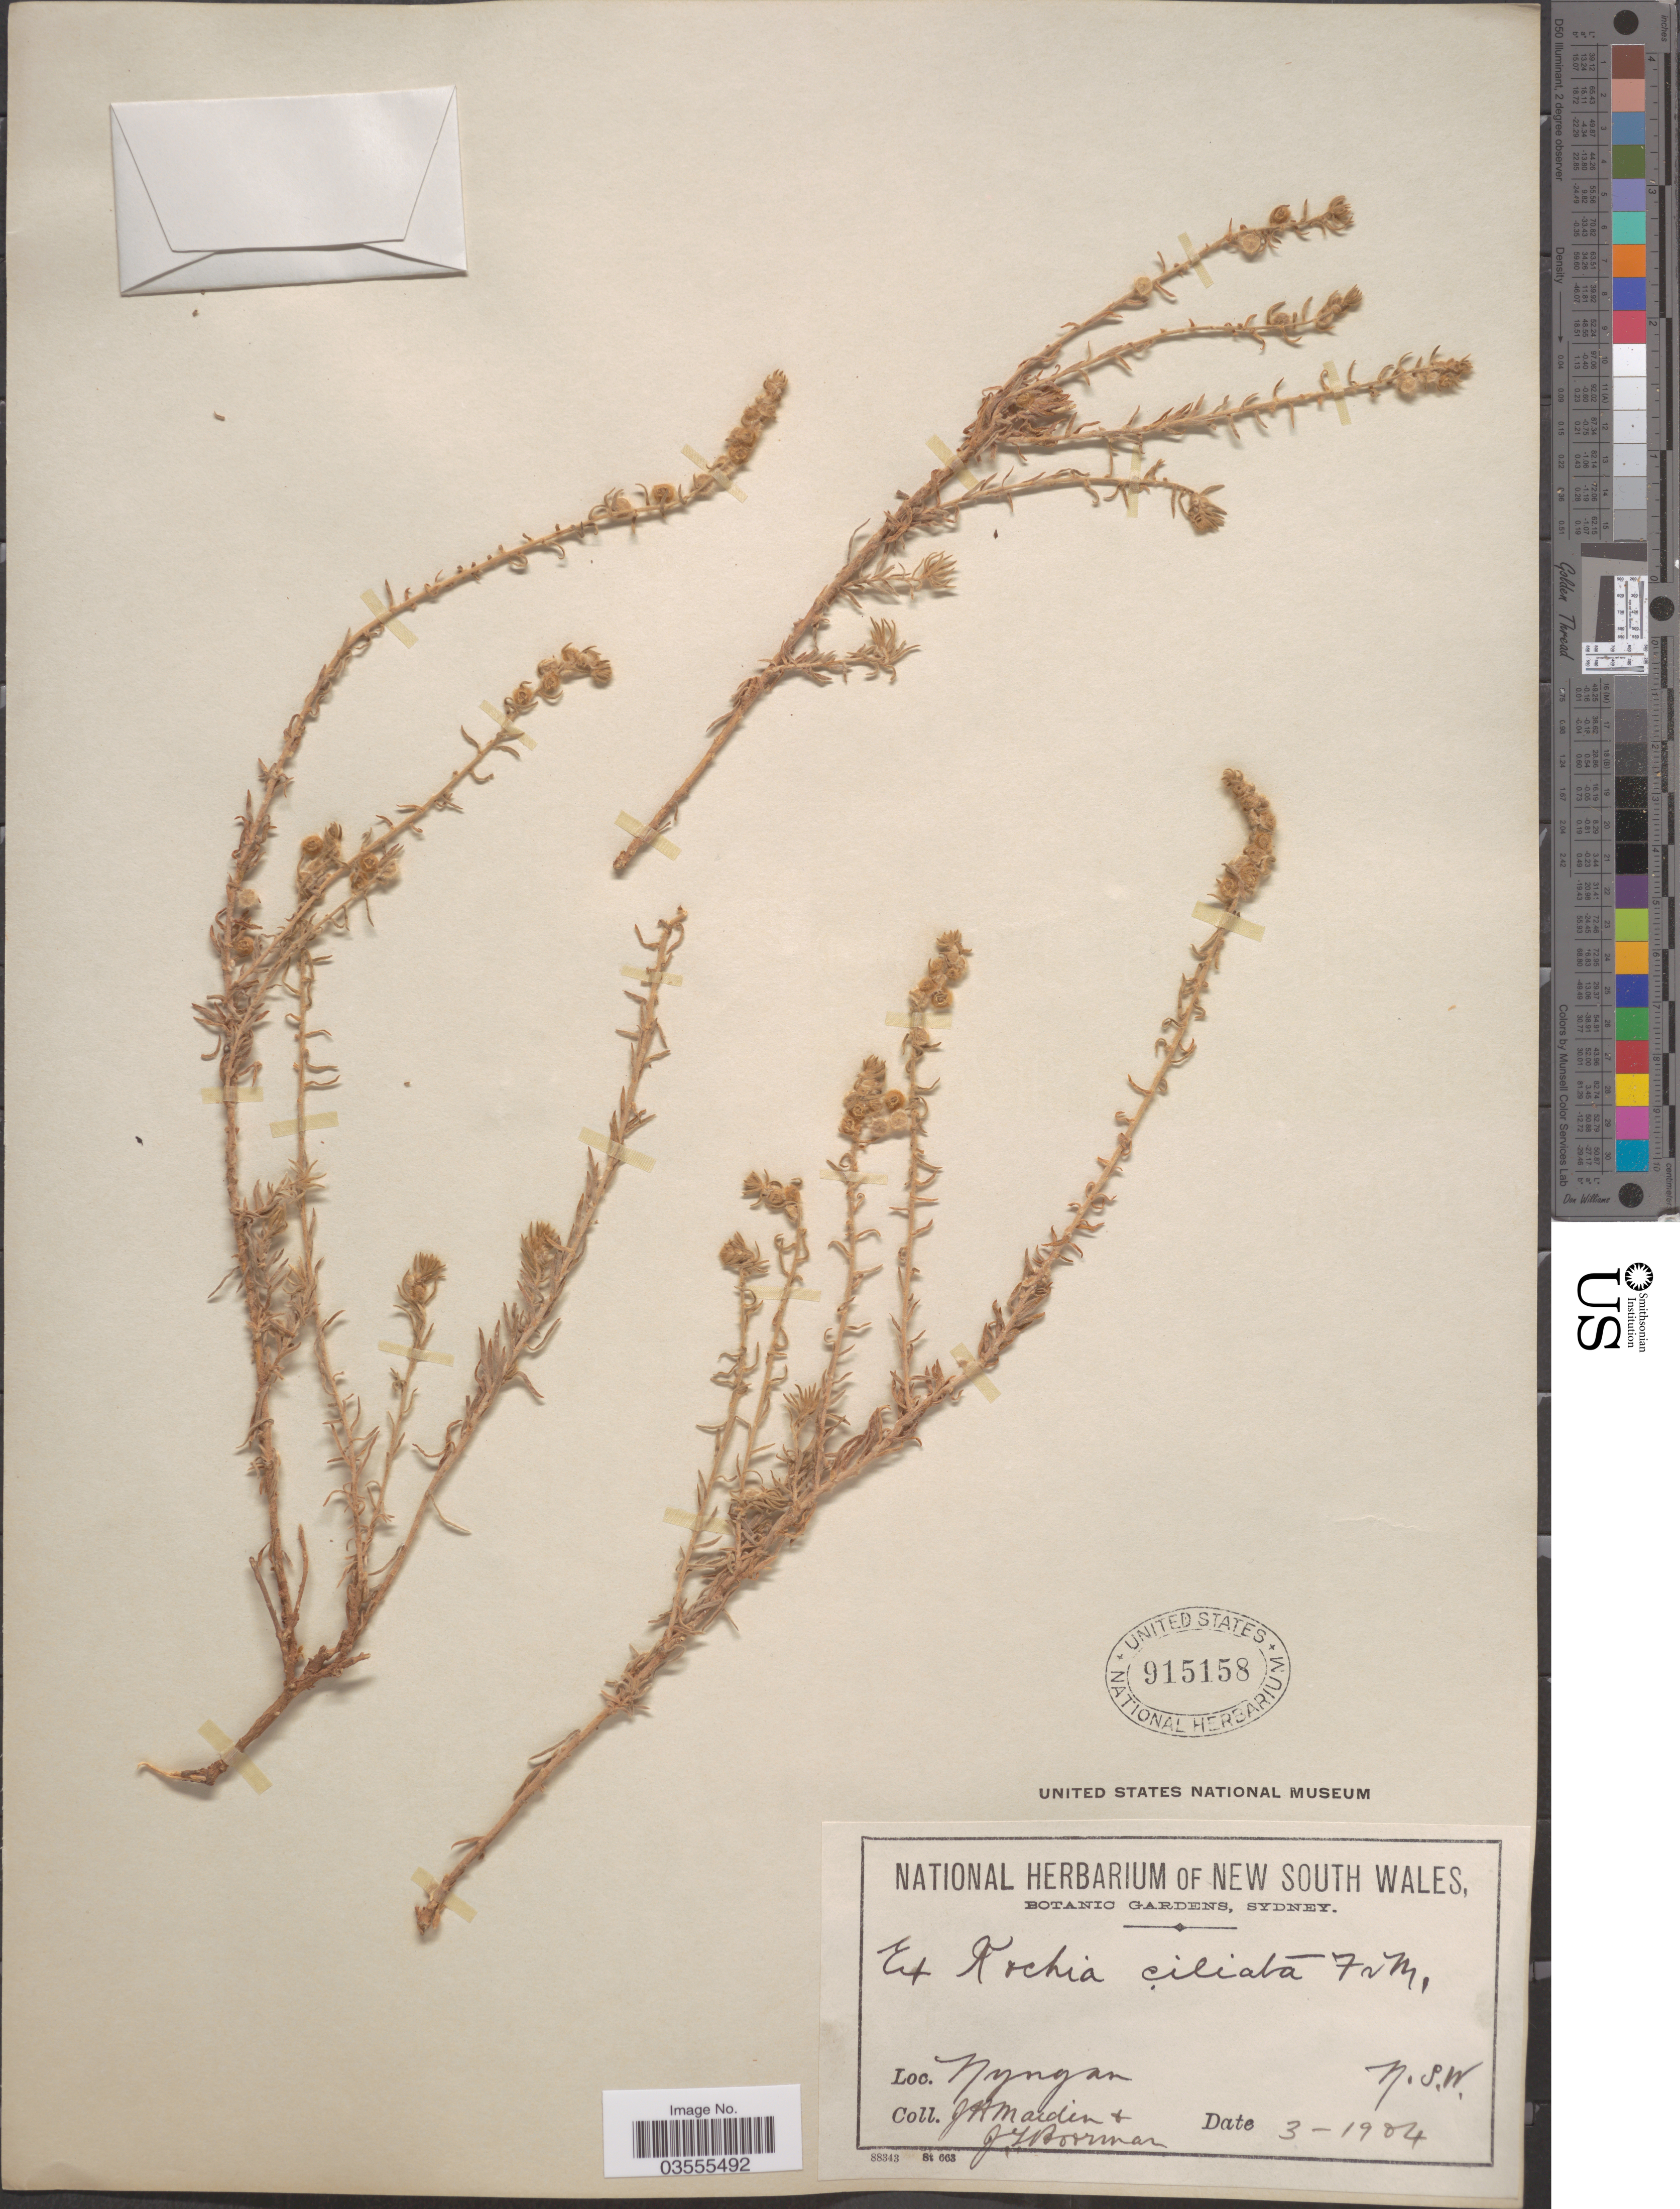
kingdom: Plantae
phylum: Tracheophyta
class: Magnoliopsida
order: Caryophyllales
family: Amaranthaceae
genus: Maireana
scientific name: Maireana coronata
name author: (J.M. Black) Paul G. Wilson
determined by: Wilson, Paul G.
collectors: J. Maiden & J. Boorman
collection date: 1904-03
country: Australia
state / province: New South Wales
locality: Nyngan.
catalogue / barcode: US 915158